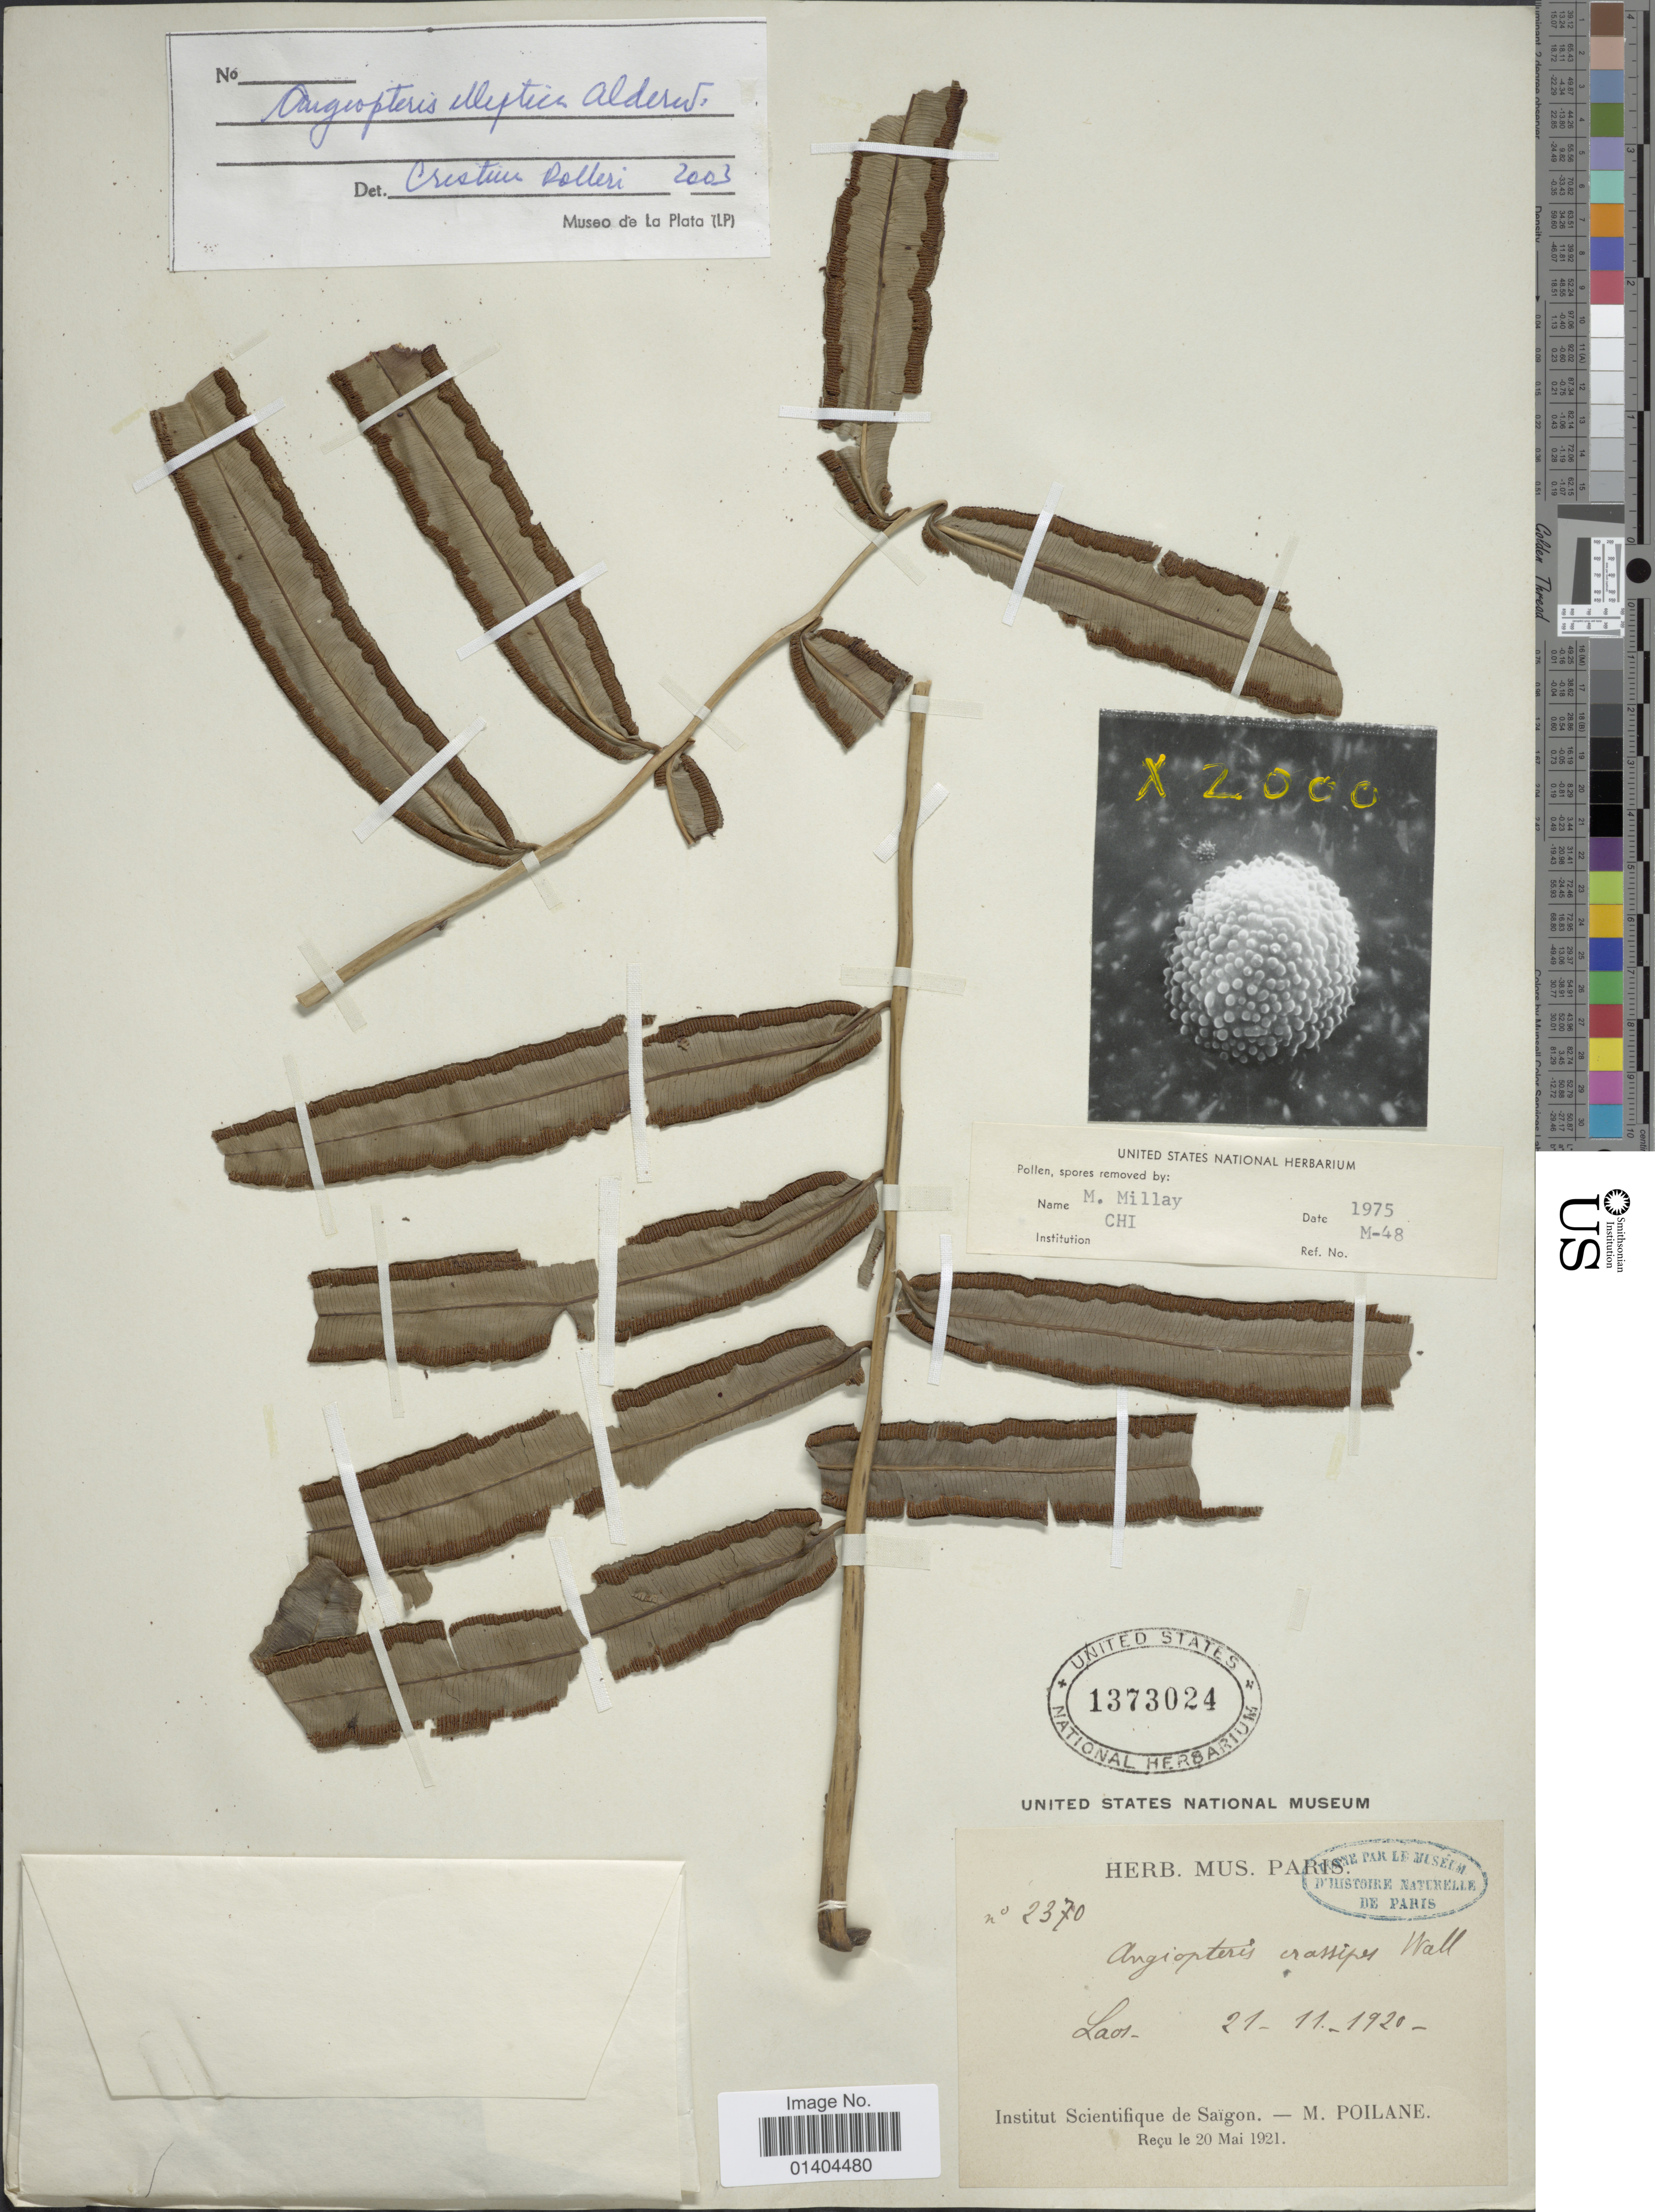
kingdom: Plantae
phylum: Tracheophyta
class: Polypodiopsida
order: Marattiales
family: Marattiaceae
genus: Angiopteris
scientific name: Angiopteris evecta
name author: (G. Forst.) Hoffm.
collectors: M. Poilane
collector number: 2370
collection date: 1920-11-21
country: Laos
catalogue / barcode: US 1373024